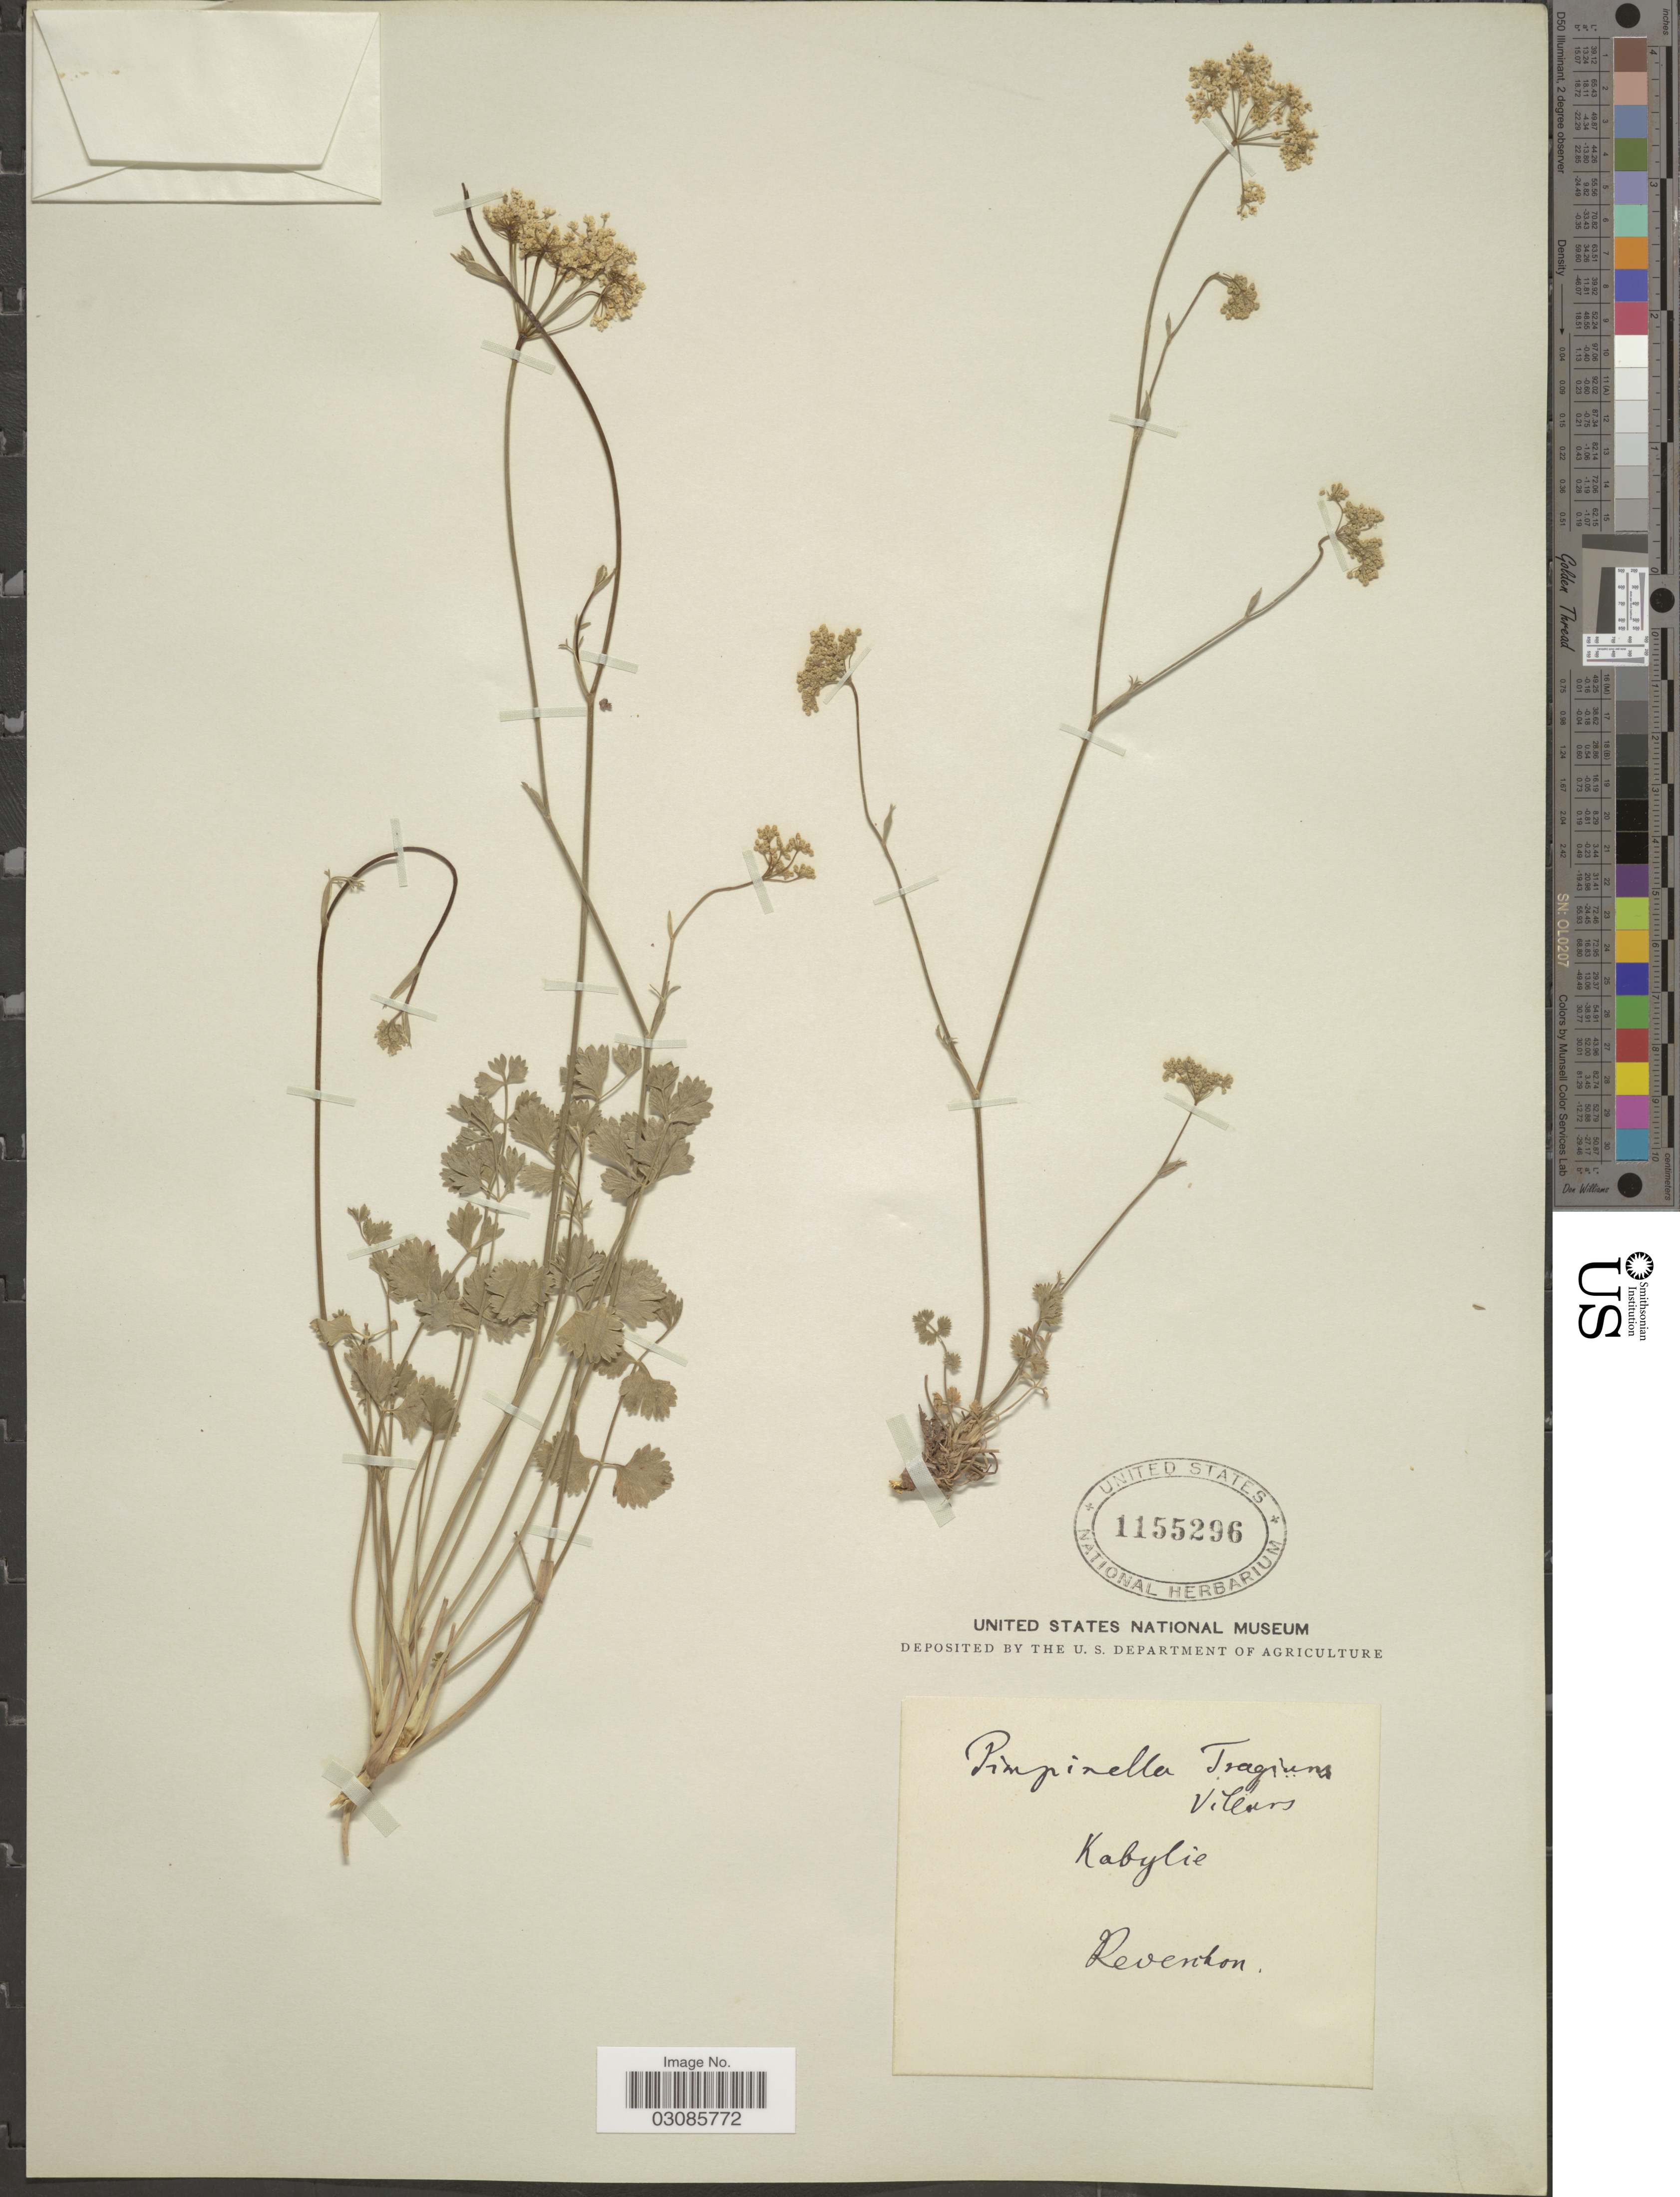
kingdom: Plantae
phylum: Tracheophyta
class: Magnoliopsida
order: Apiales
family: Apiaceae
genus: Pimpinella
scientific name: Pimpinella tragium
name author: Vill.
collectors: -. Reverchon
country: Algeria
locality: Kabylie.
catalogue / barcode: US 1155296